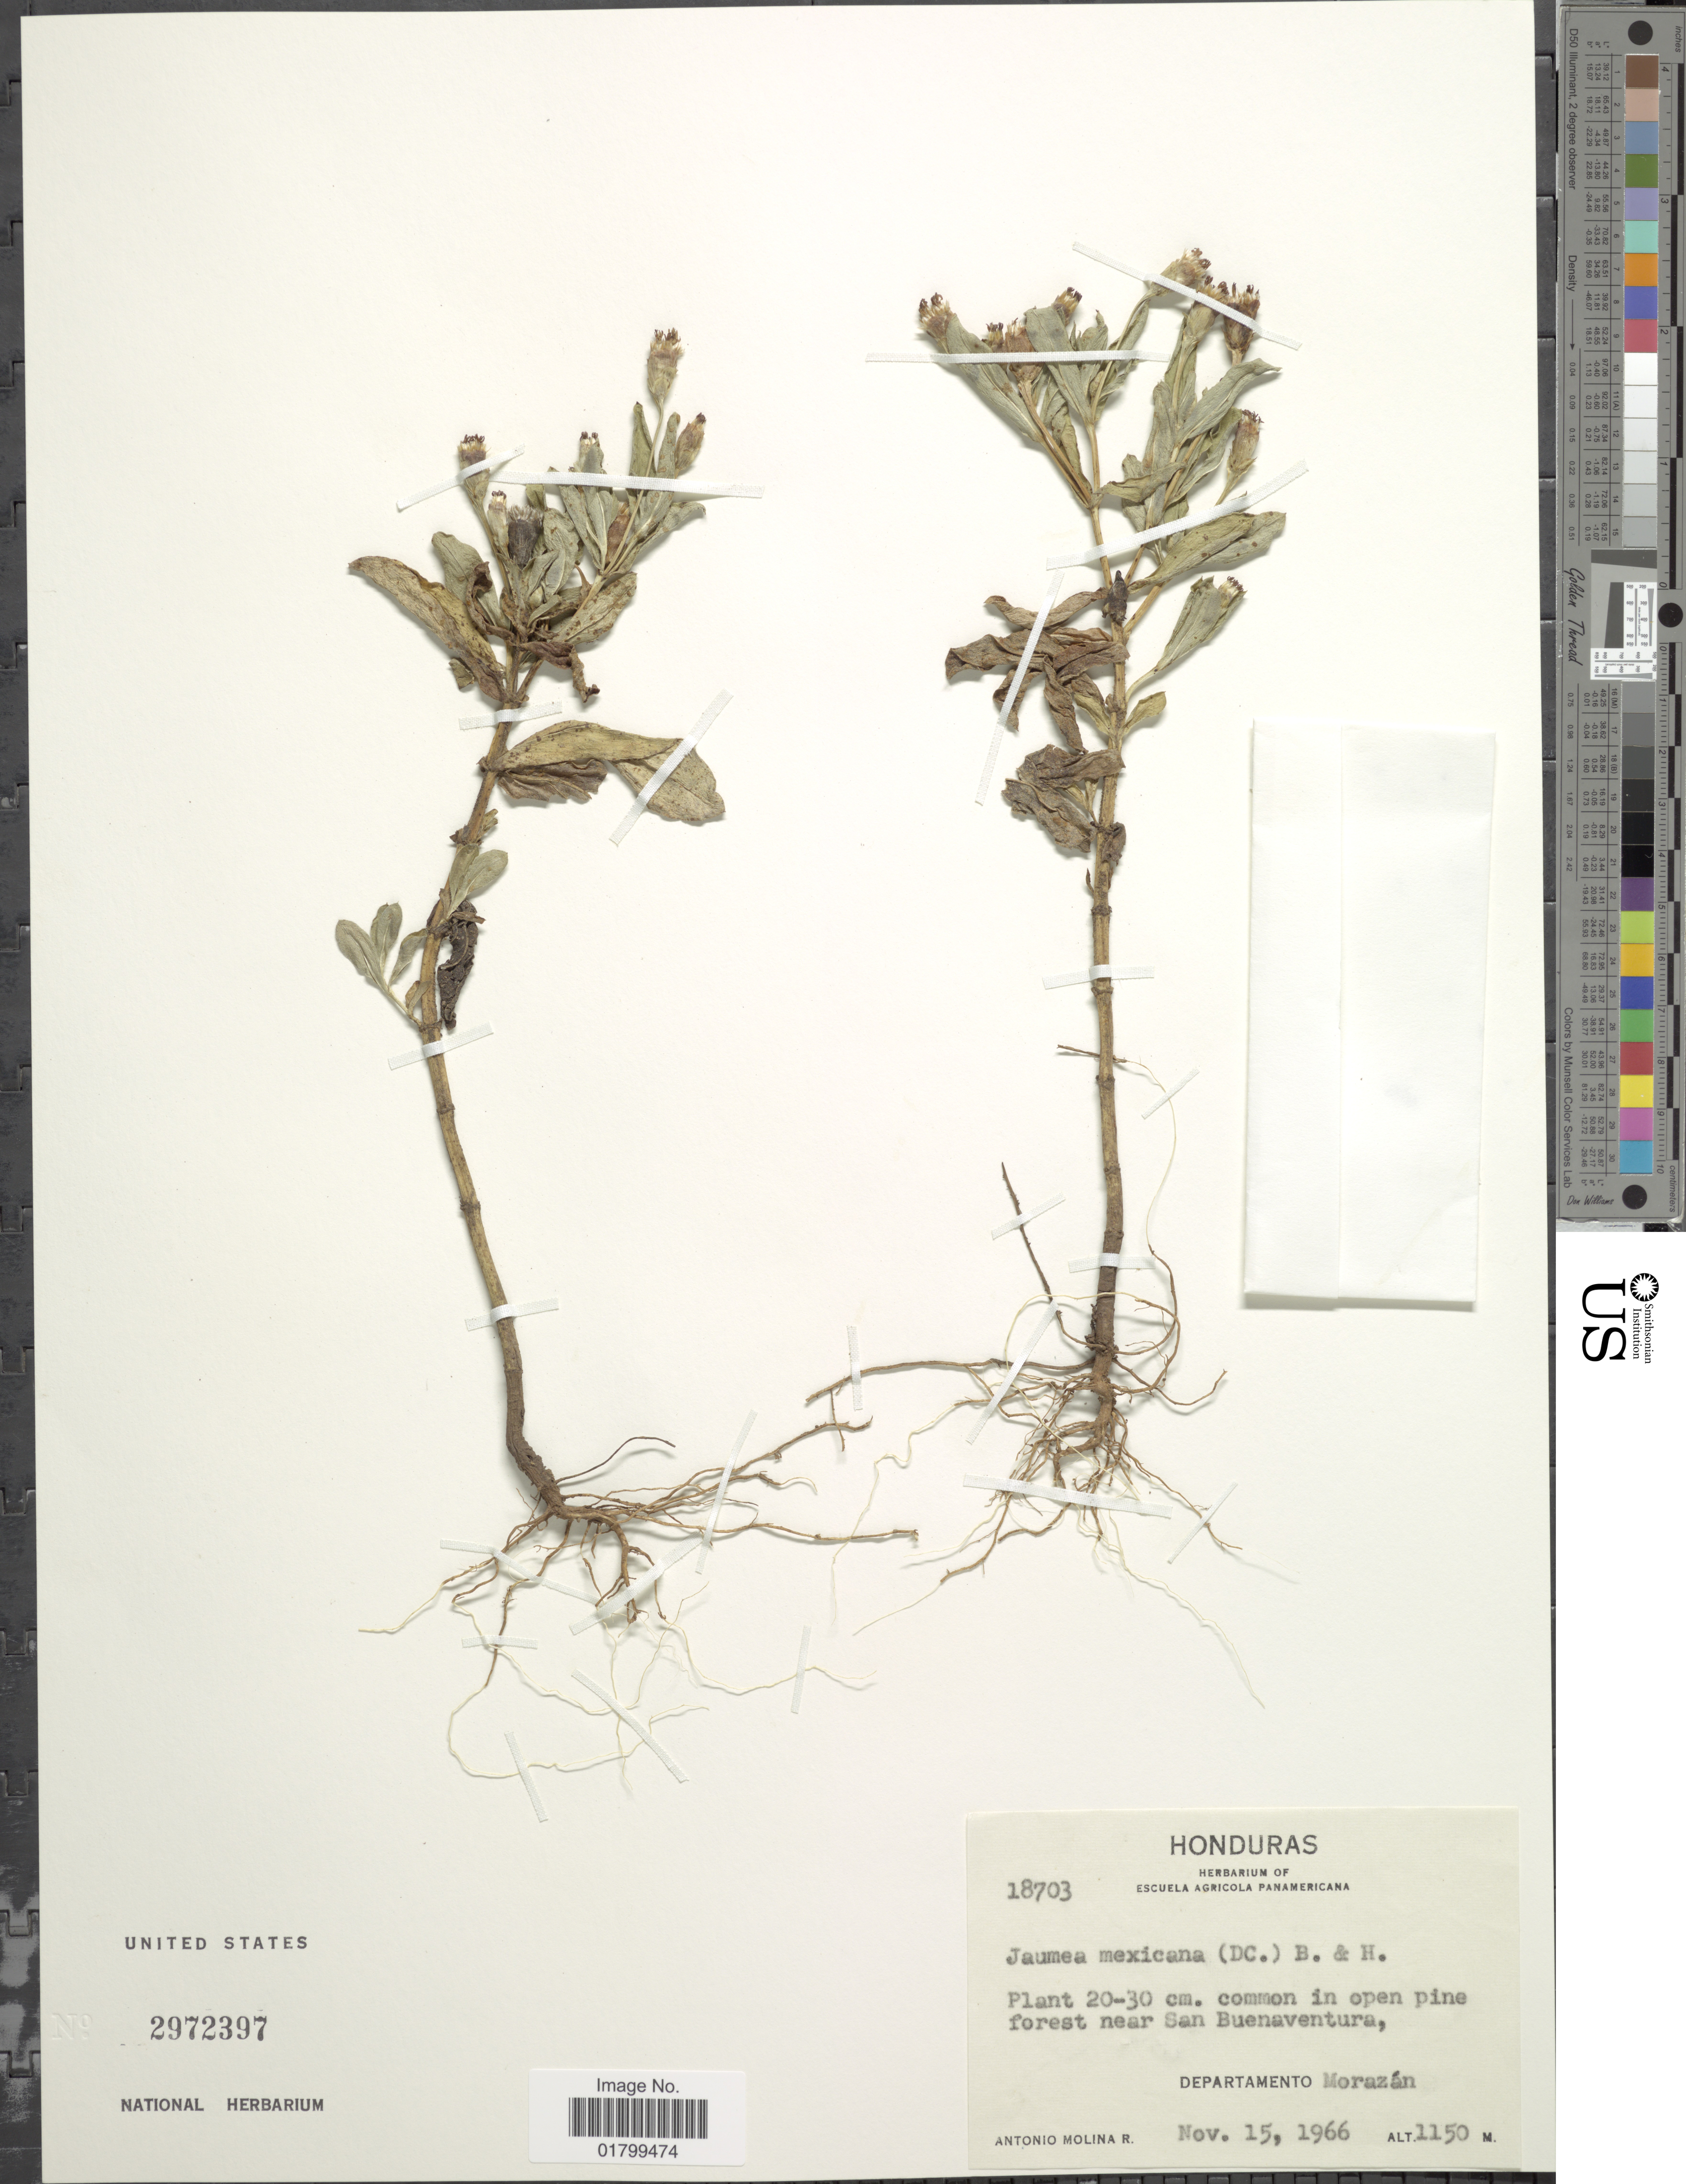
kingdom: Plantae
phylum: Tracheophyta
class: Magnoliopsida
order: Asterales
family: Asteraceae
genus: Espejoa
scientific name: Espejoa mexicana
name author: DC.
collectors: A. Molina R.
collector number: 18703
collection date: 1966-11-15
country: Honduras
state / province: Fco. Morazán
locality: Common in open pine forest near San Buenaventura, Departament Morazan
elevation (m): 1150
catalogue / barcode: US 2972397